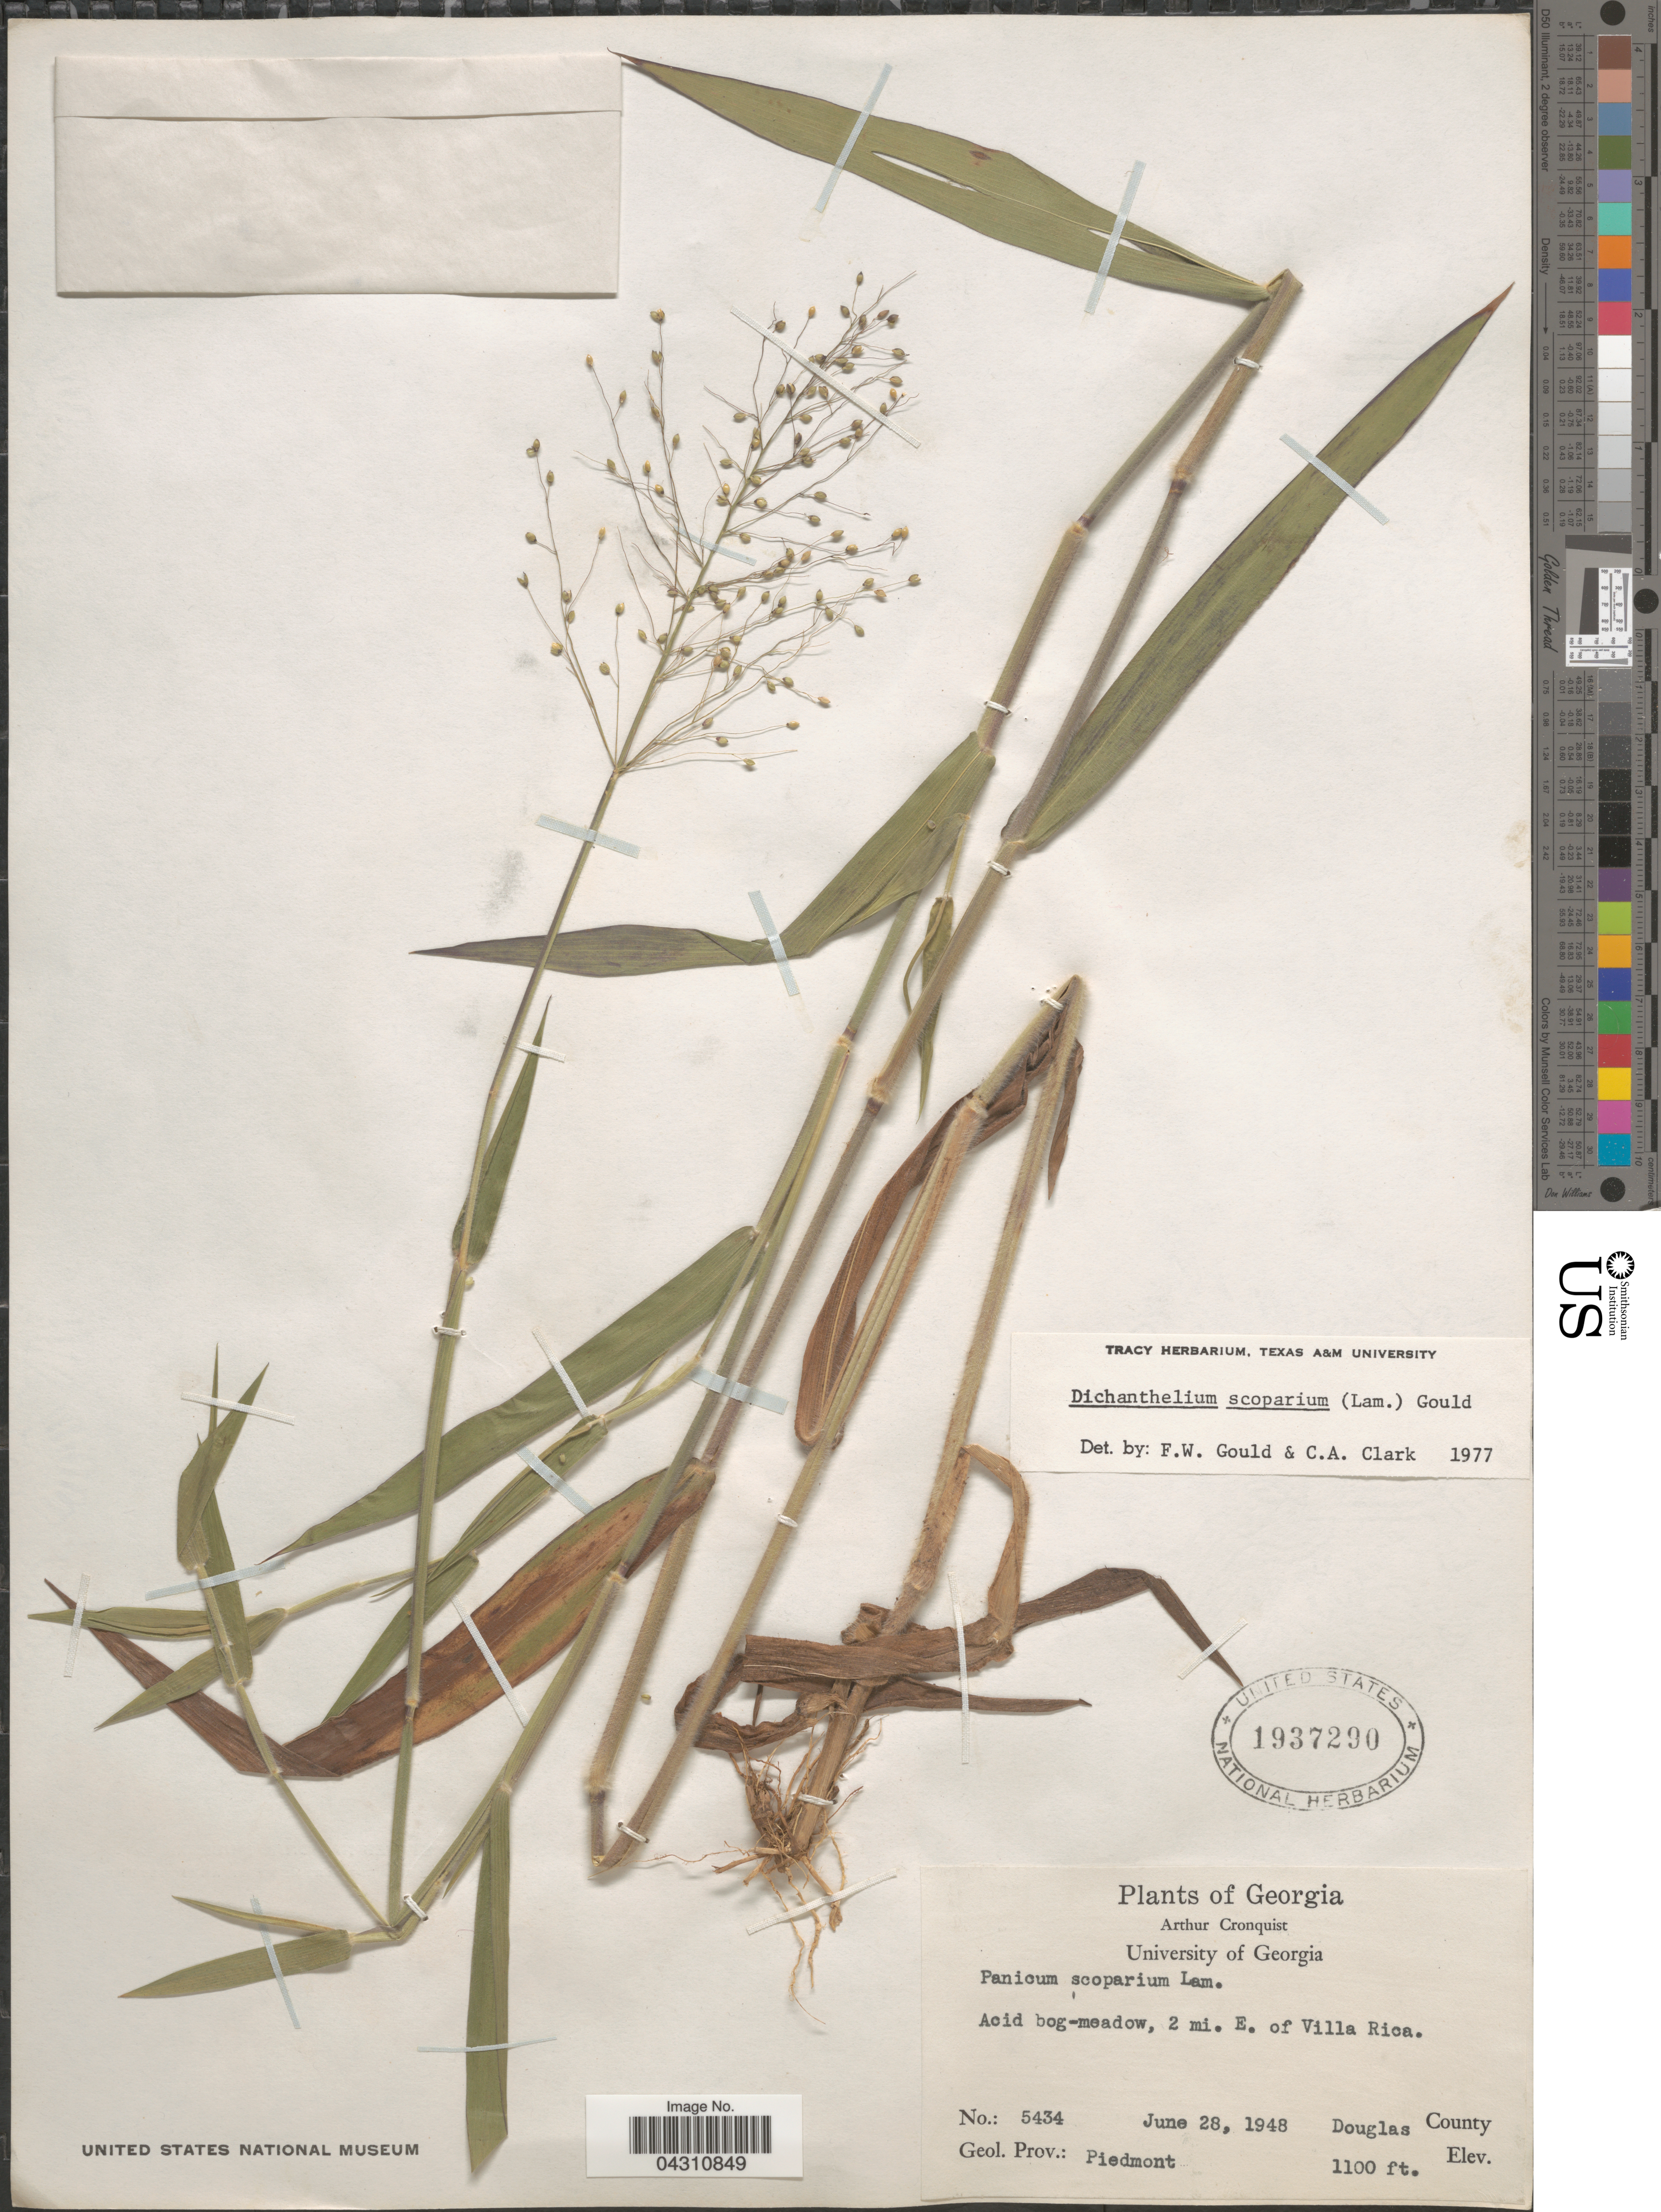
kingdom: Plantae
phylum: Tracheophyta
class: Liliopsida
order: Poales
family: Poaceae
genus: Dichanthelium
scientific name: Dichanthelium scoparium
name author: (Lam.) Gould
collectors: A. J. Cronquist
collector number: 5434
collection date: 1948-06-28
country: United States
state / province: Georgia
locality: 2 mi. E. of Villa Rica. Douglas County. Geol. Prov.: Piedmont.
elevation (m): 335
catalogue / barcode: US 1937290